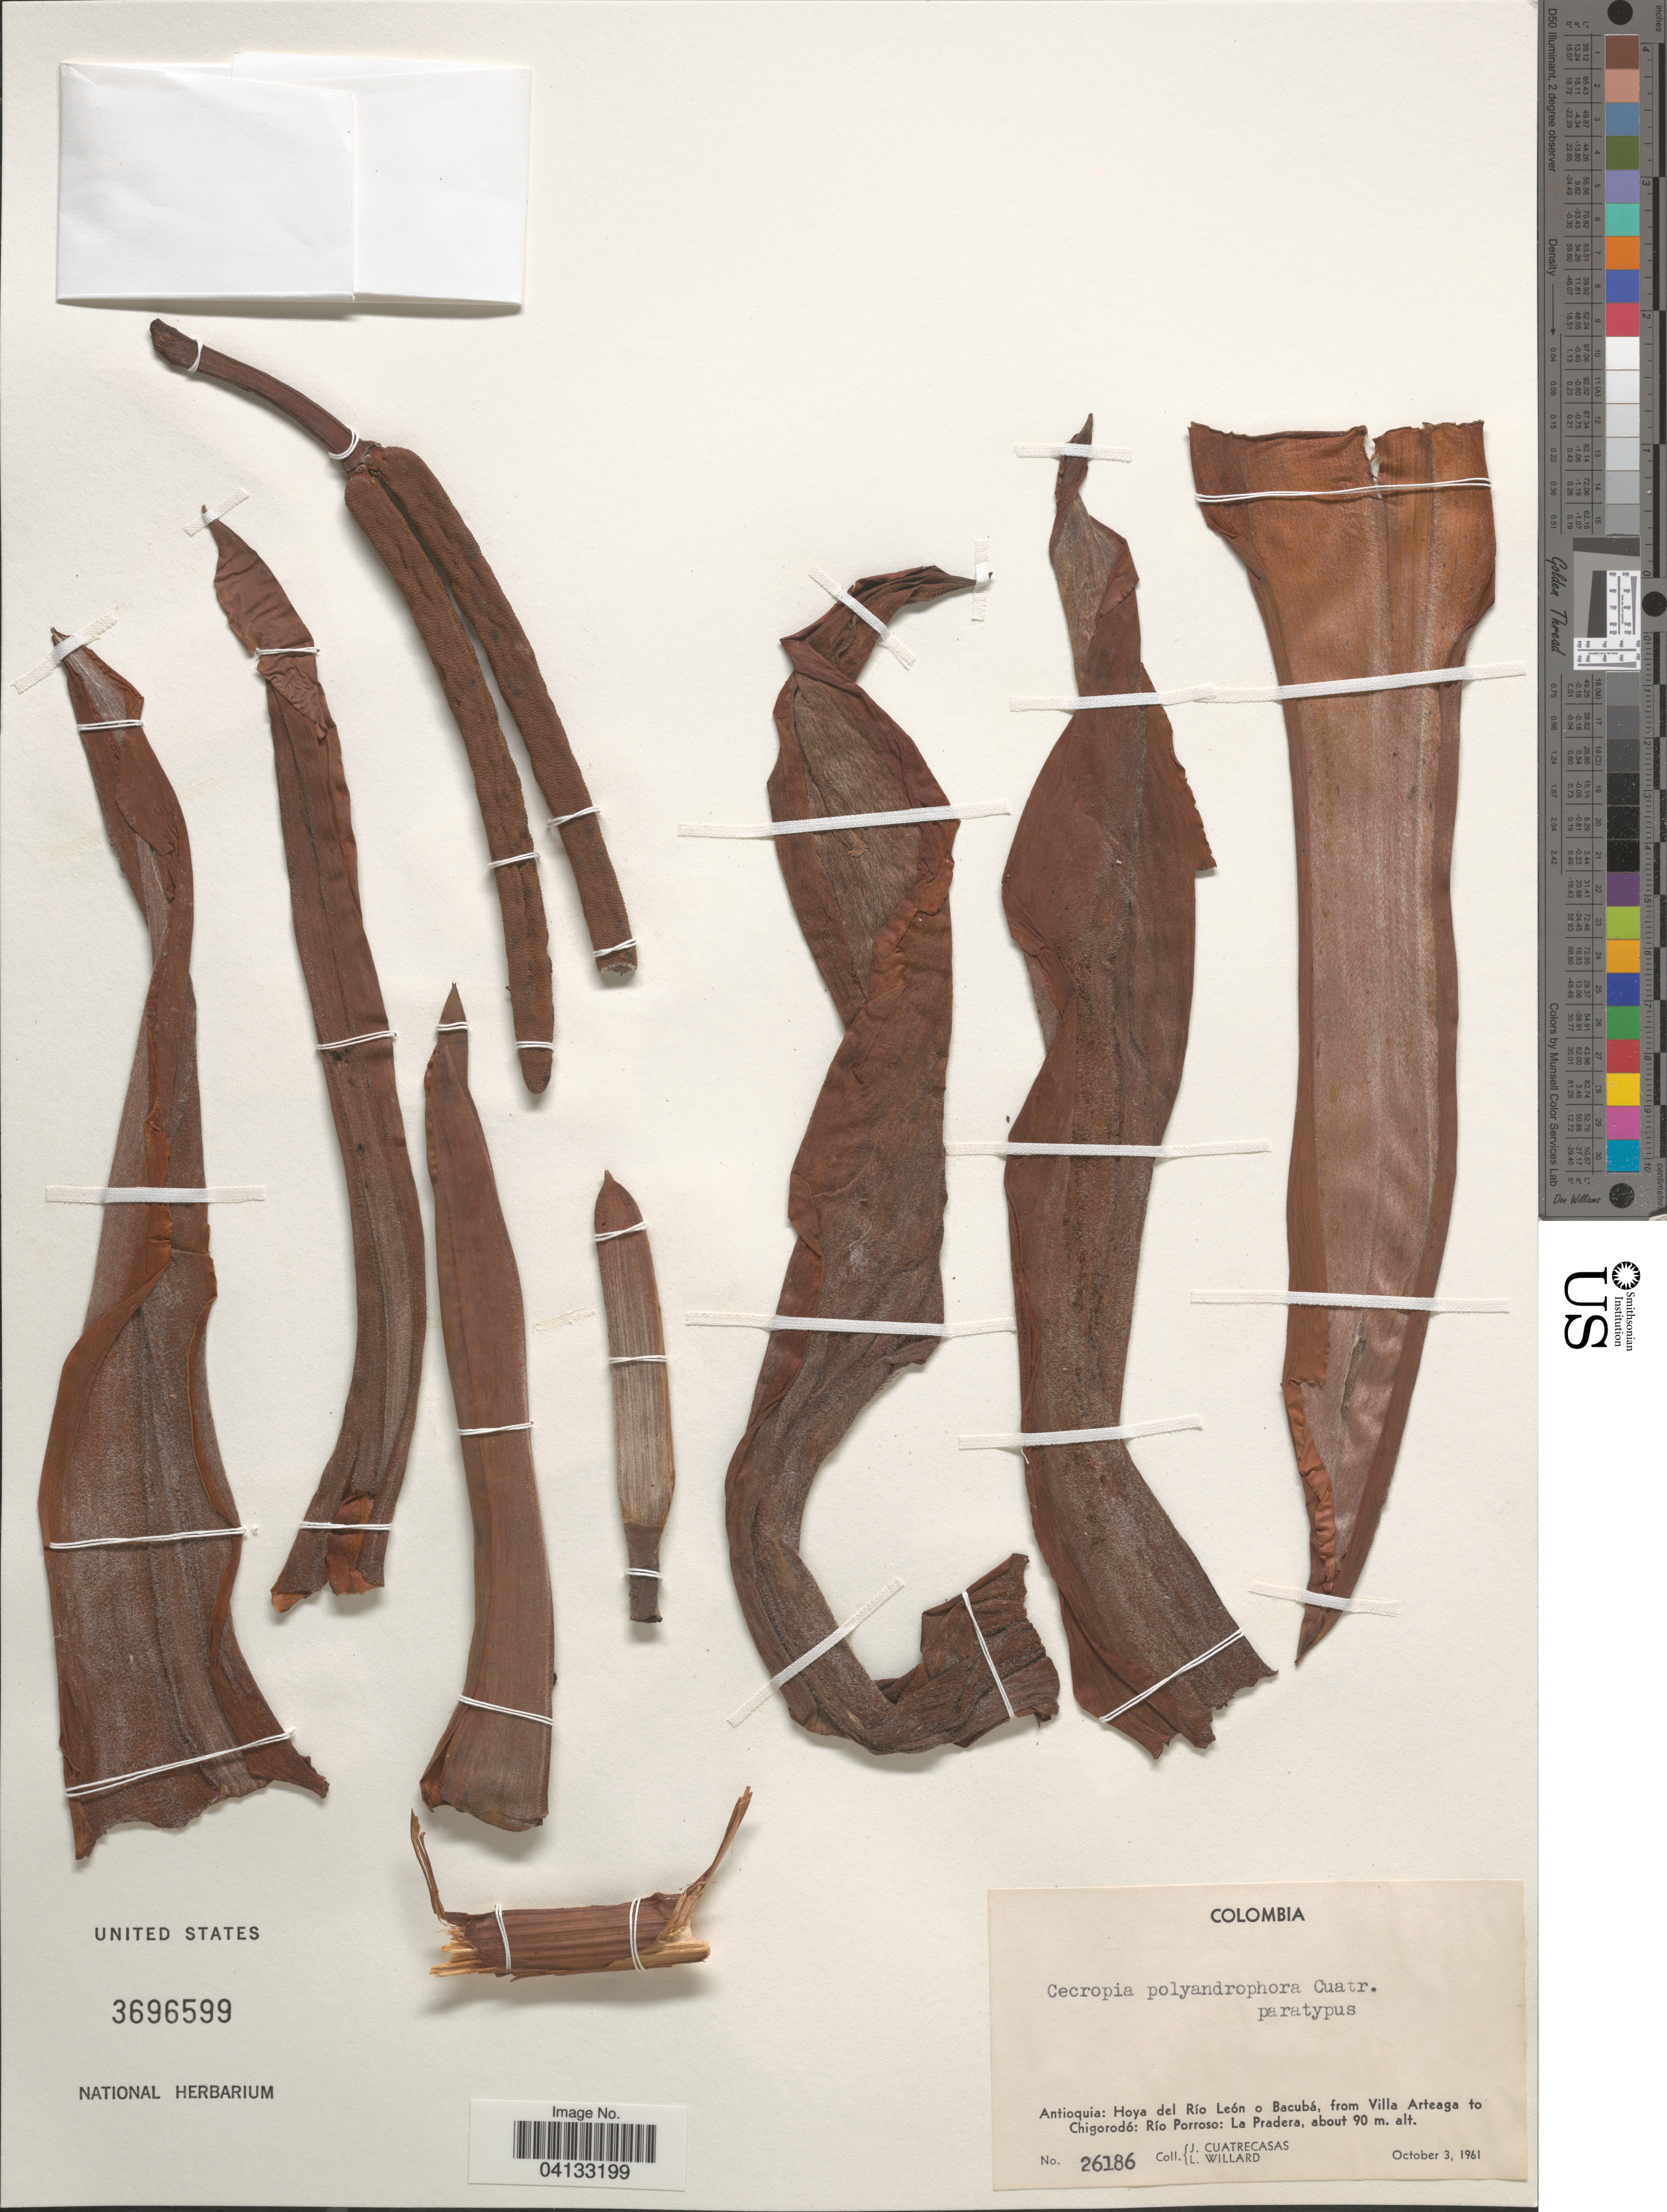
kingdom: Plantae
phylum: Tracheophyta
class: Magnoliopsida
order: Rosales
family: Urticaceae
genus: Cecropia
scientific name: Cecropia polyandrophora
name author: Cuatrec.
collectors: J. Cuatrecasas & L. Willard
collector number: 26186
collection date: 1961-10-03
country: Colombia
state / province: Antioquia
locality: Hoya del Río León o Bacubá, from Villa Arteaga to Chigorodó: Río Porroso: La Pradera.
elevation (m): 90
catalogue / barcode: US 3696599